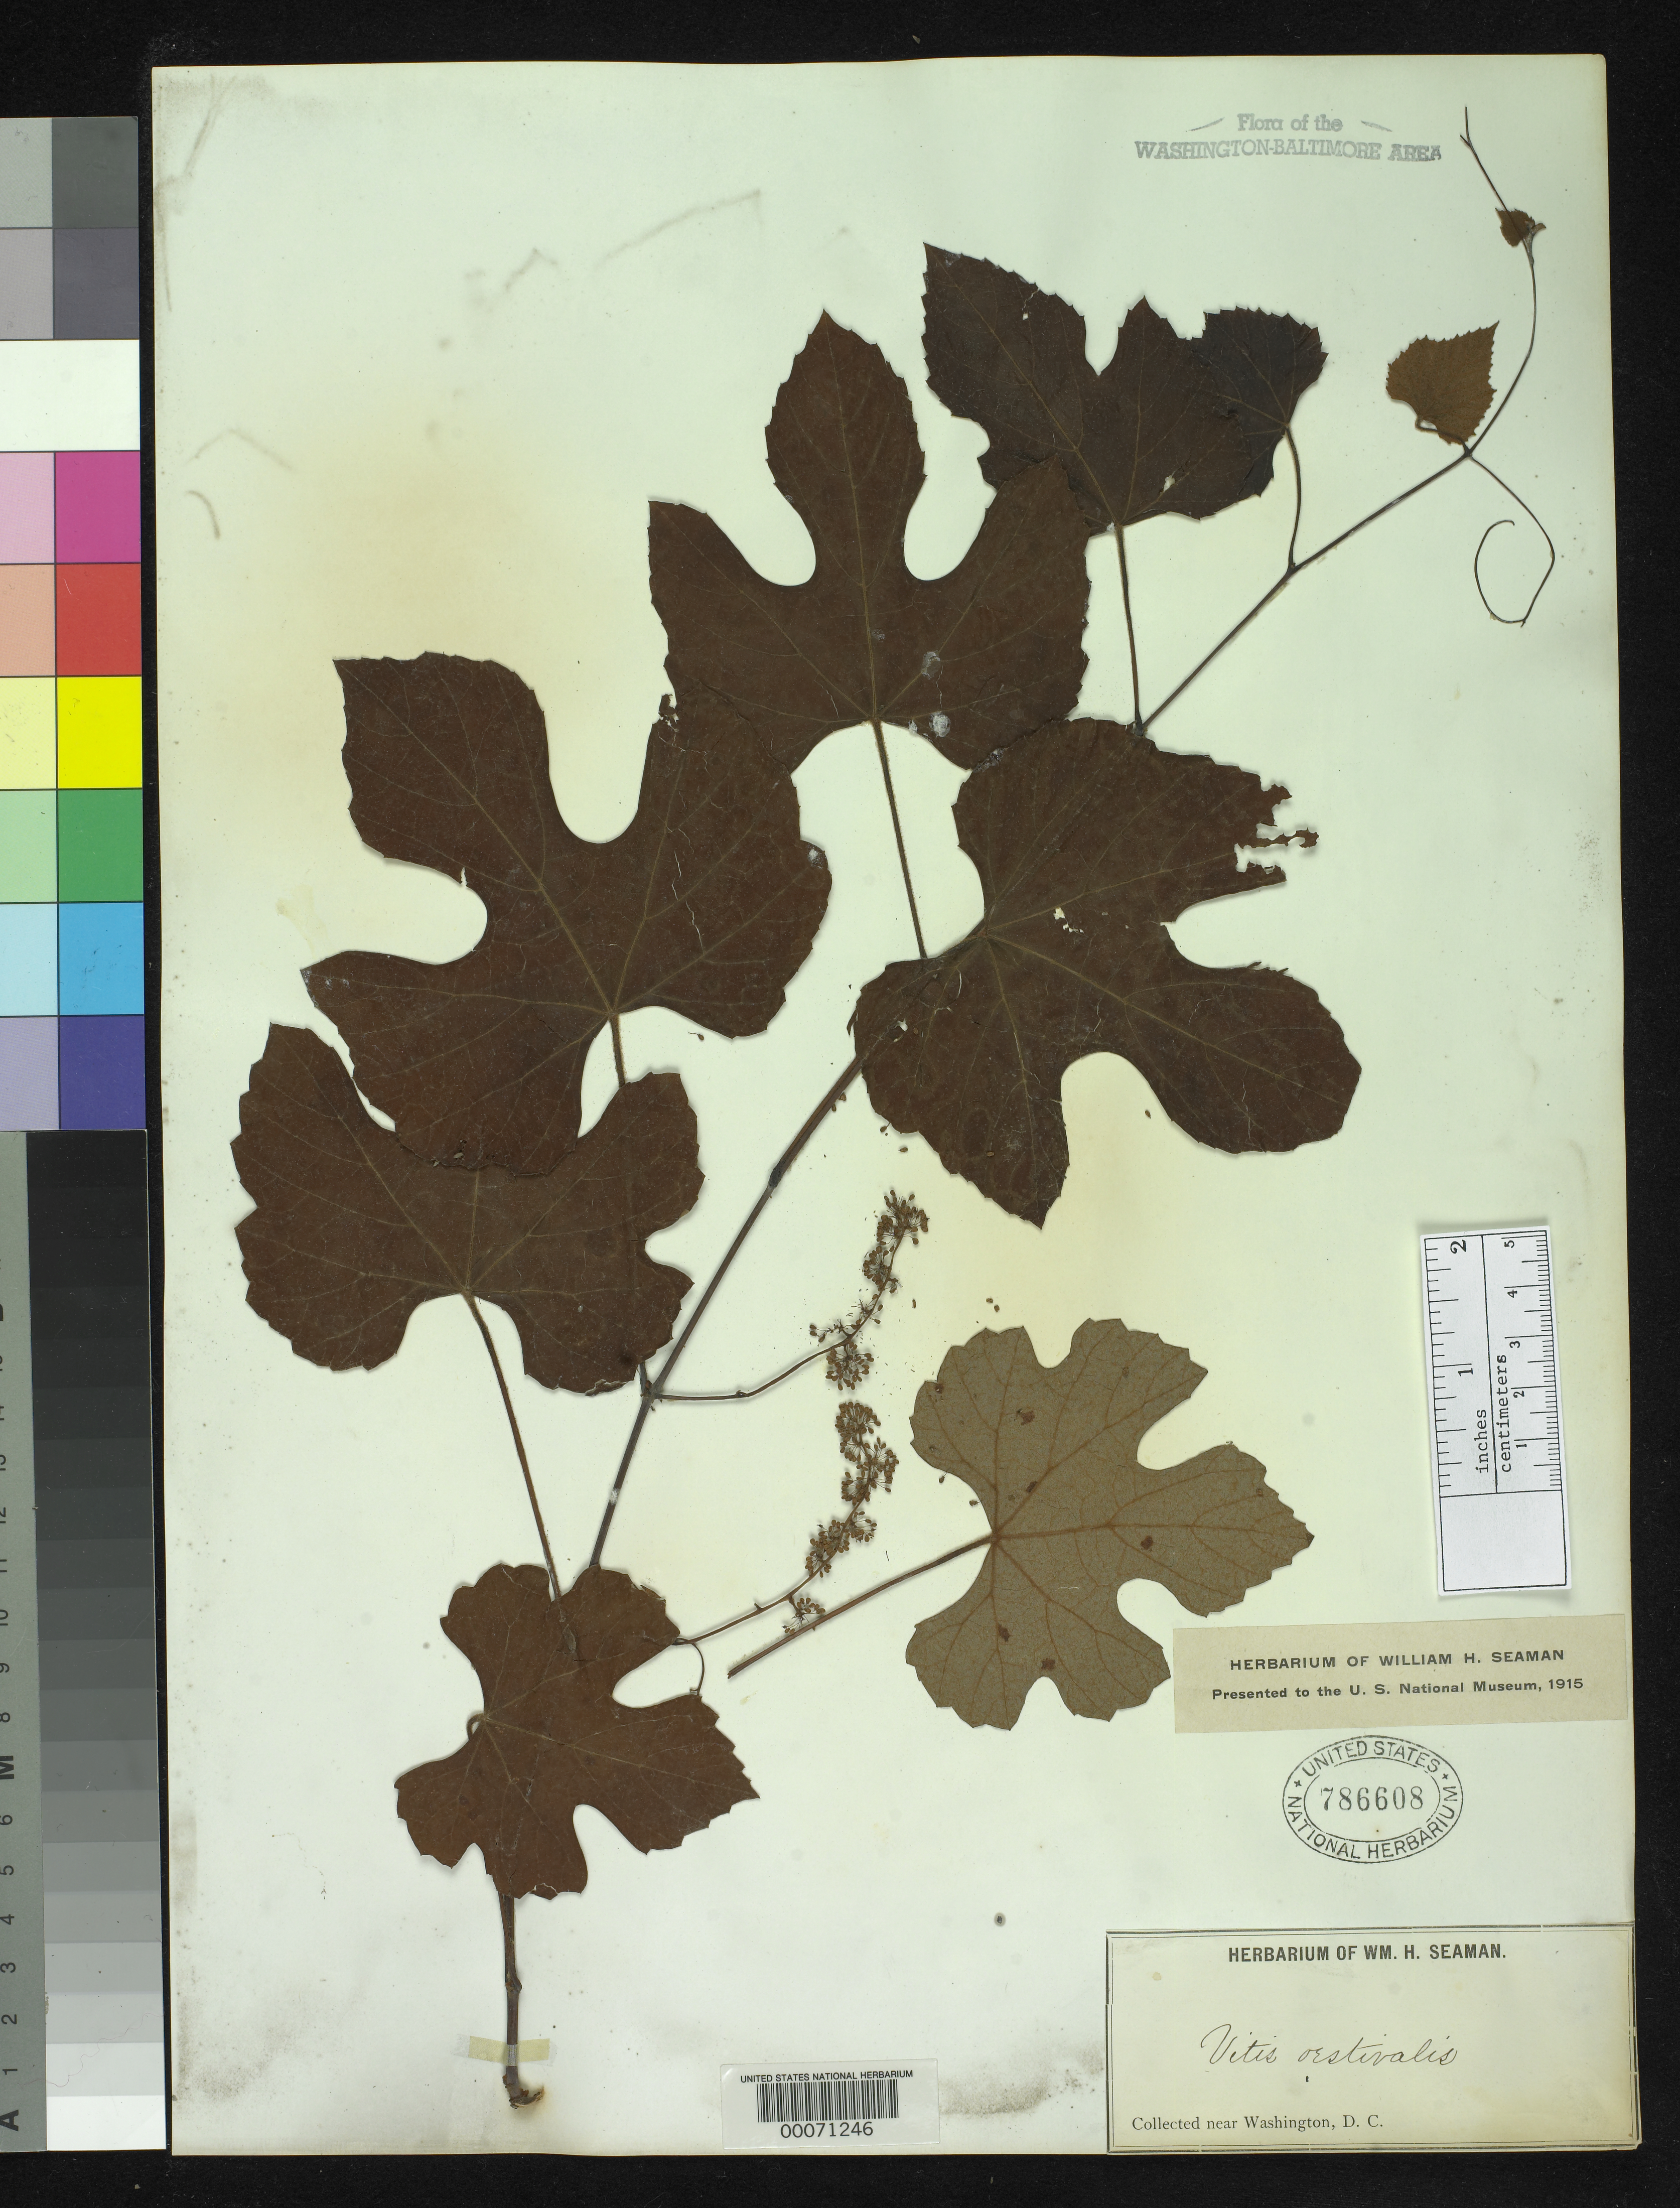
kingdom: Plantae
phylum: Tracheophyta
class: Magnoliopsida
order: Vitales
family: Vitaceae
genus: Vitis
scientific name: Vitis aestivalis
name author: Michx.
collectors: W. Seaman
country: United States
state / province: District of Columbia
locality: Vicinity of Washington, DC.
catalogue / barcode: US 786608